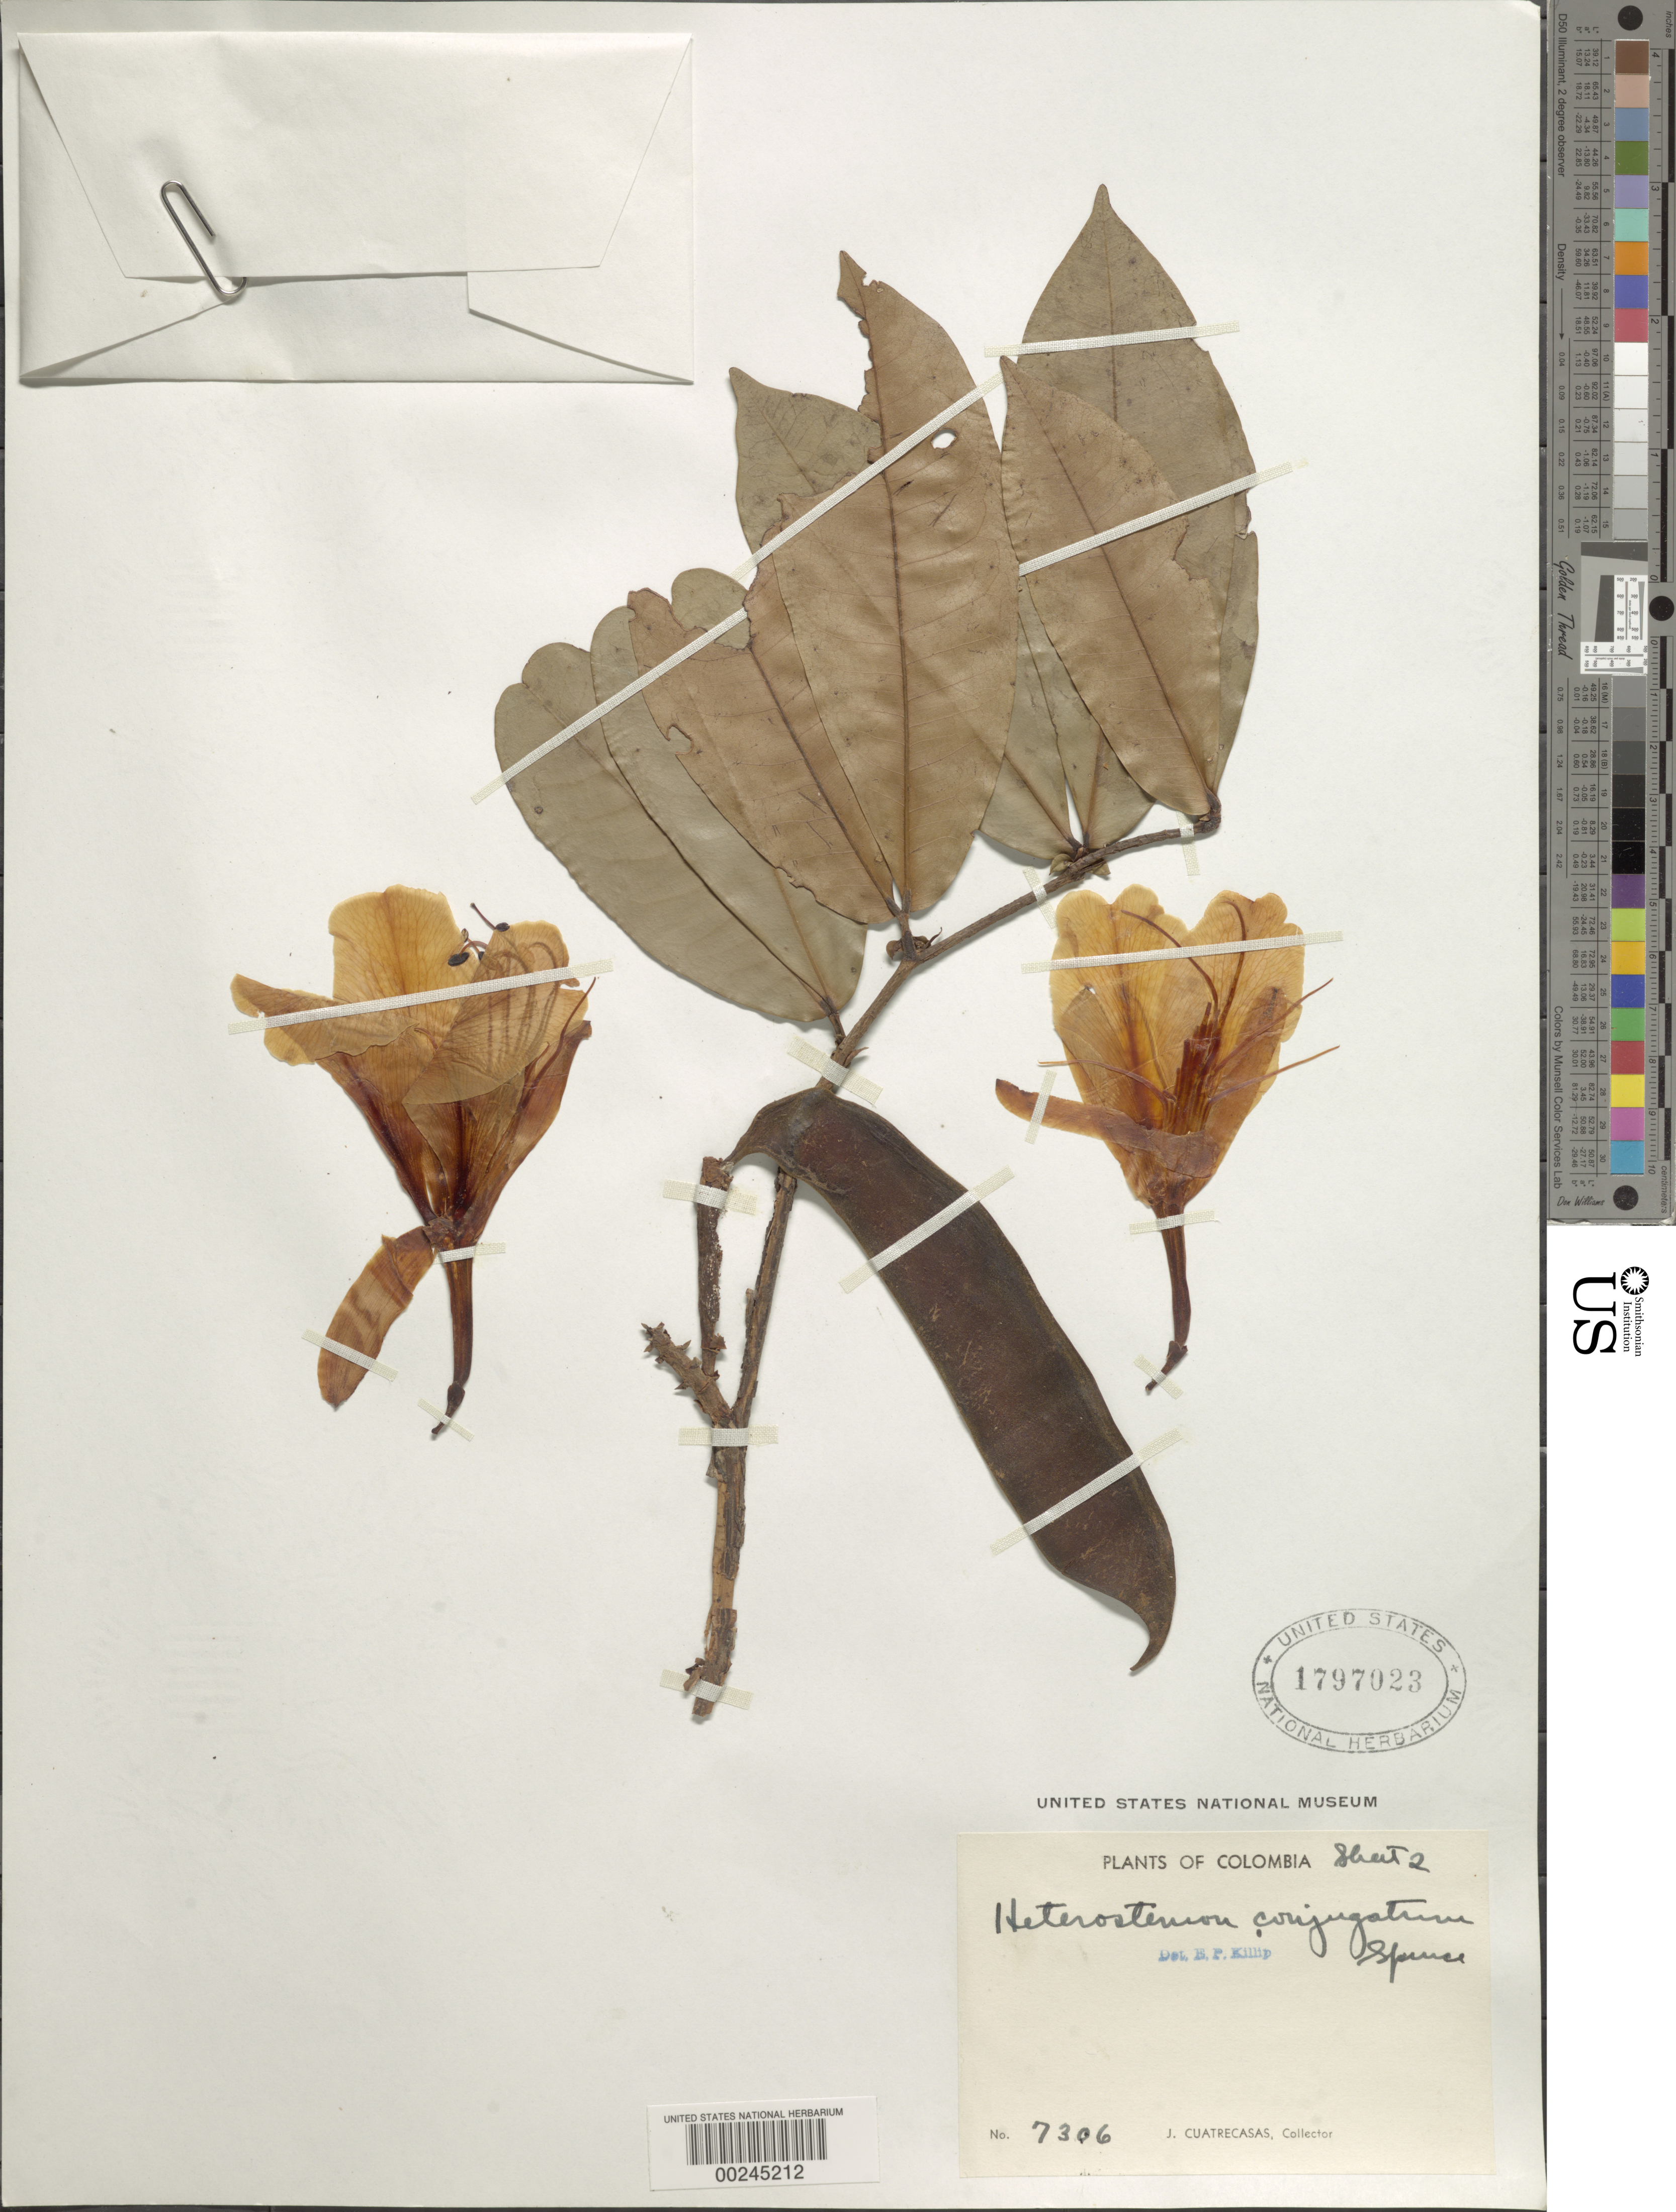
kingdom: Plantae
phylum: Tracheophyta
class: Magnoliopsida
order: Fabales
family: Fabaceae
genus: Heterostemon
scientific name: Heterostemon conjugatus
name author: Spruce ex Benth.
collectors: J. Cuatrecasas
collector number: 7306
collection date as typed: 25 Oct 1939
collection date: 1939-10-25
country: Colombia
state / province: Vaupés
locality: Yurypari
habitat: Grantic ground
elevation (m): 220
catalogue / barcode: US 1797023